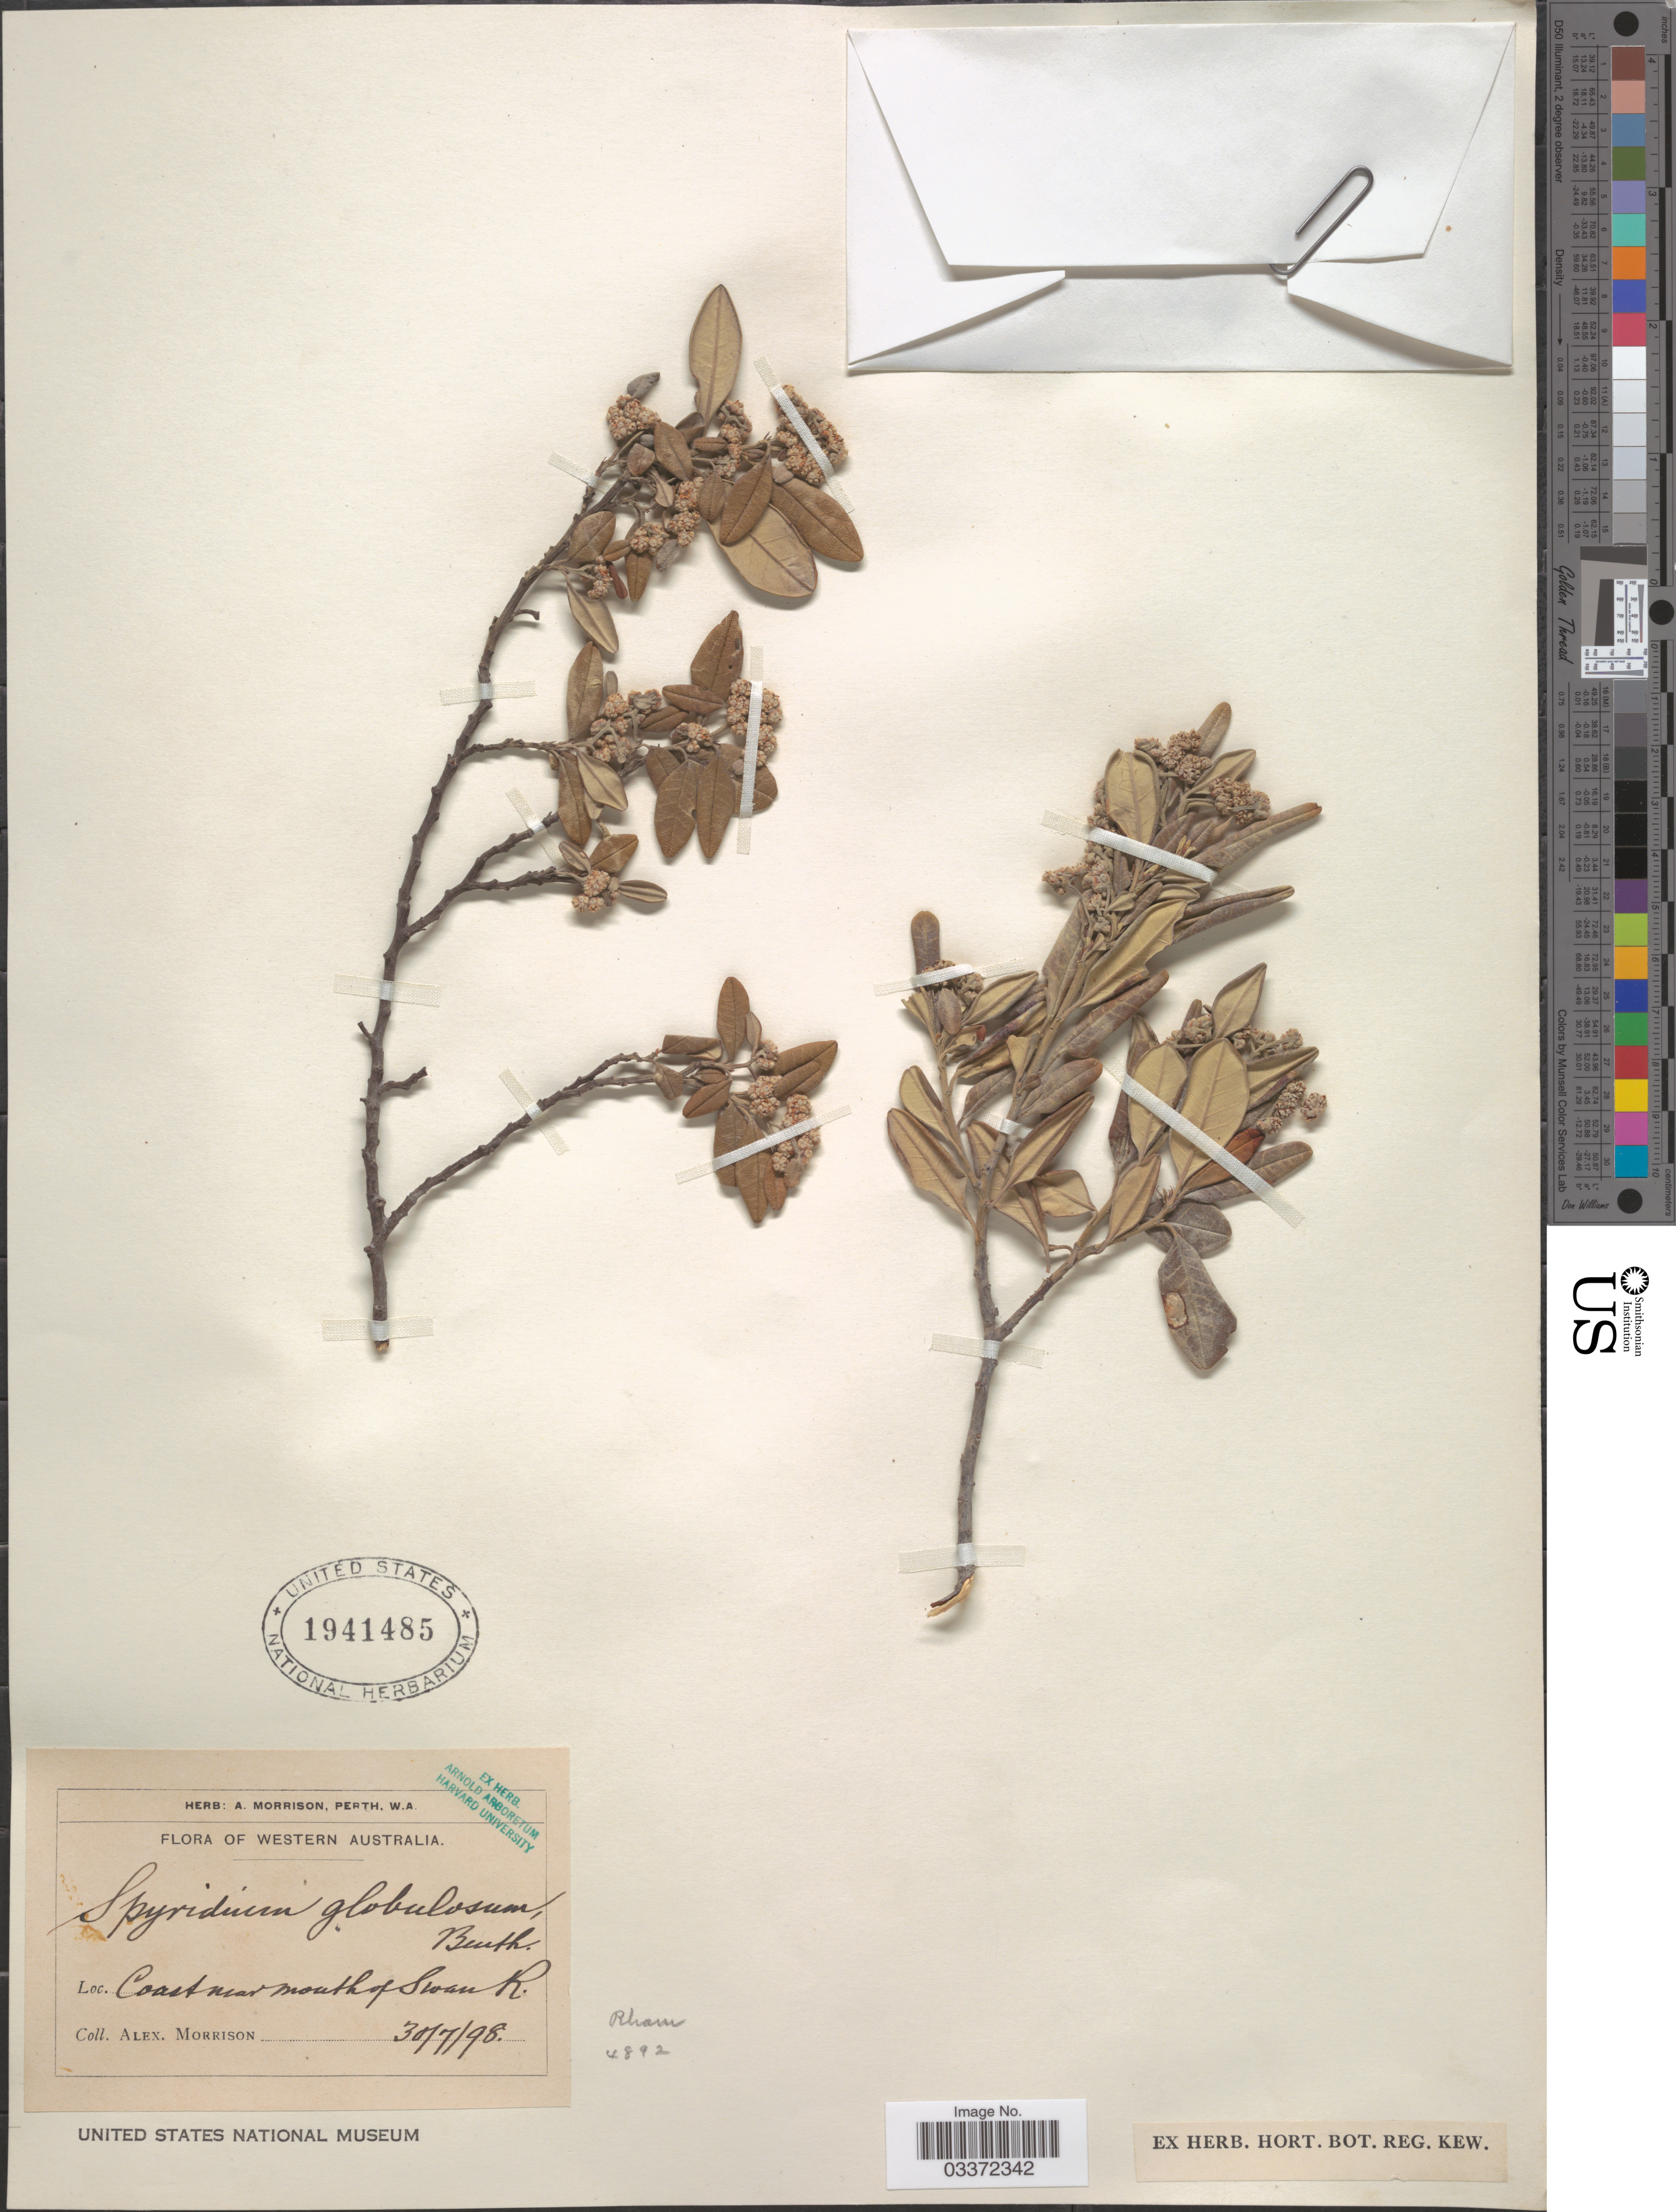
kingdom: Plantae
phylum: Tracheophyta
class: Magnoliopsida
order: Rosales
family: Rhamnaceae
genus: Spyridium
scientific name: Spyridium globulosum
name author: Benth.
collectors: A. Morrison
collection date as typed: Transcribed d/m/y: 30/7/98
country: Australia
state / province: Western Australia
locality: Coast near mouth of Swan R.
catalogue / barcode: US 1941485